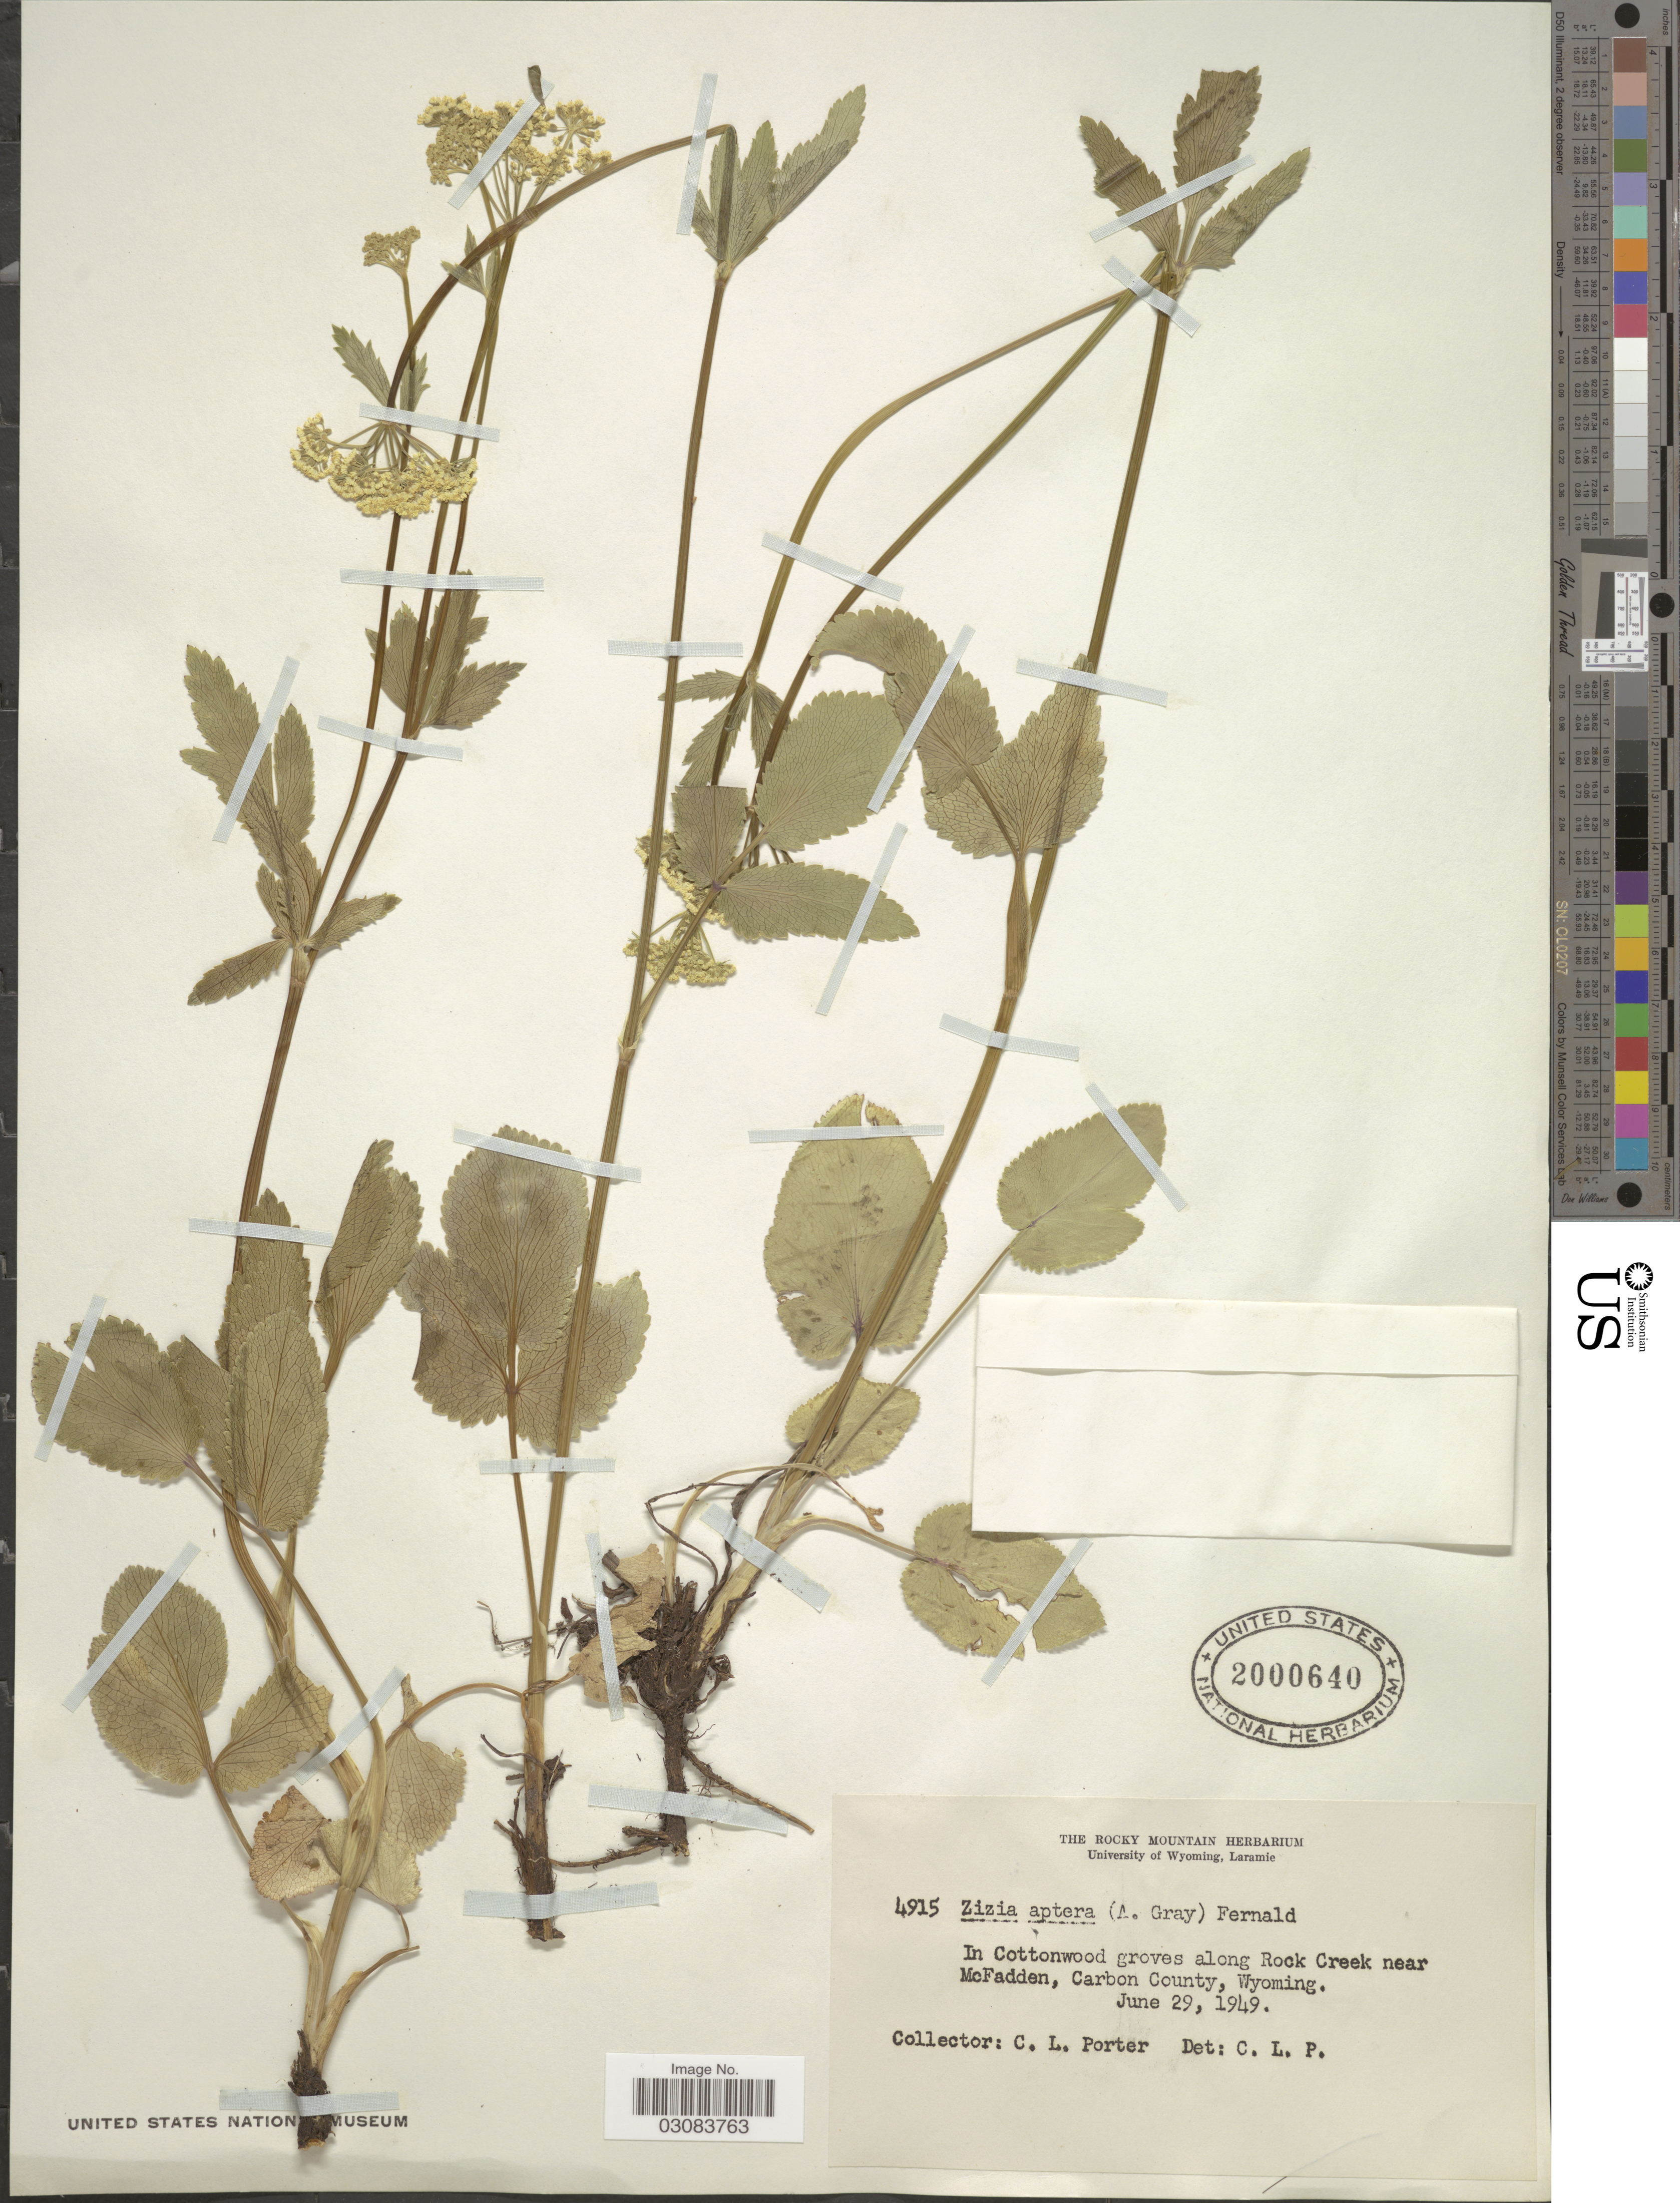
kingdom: Plantae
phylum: Tracheophyta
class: Magnoliopsida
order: Apiales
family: Apiaceae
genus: Zizia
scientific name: Zizia aptera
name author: (A. Gray) Fernald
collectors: C. L. Porter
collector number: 4915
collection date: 1949-06-29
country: United States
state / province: Wyoming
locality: In Cottonwood groves along Rock Creek near McFadden, Carbon County.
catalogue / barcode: US 2000640